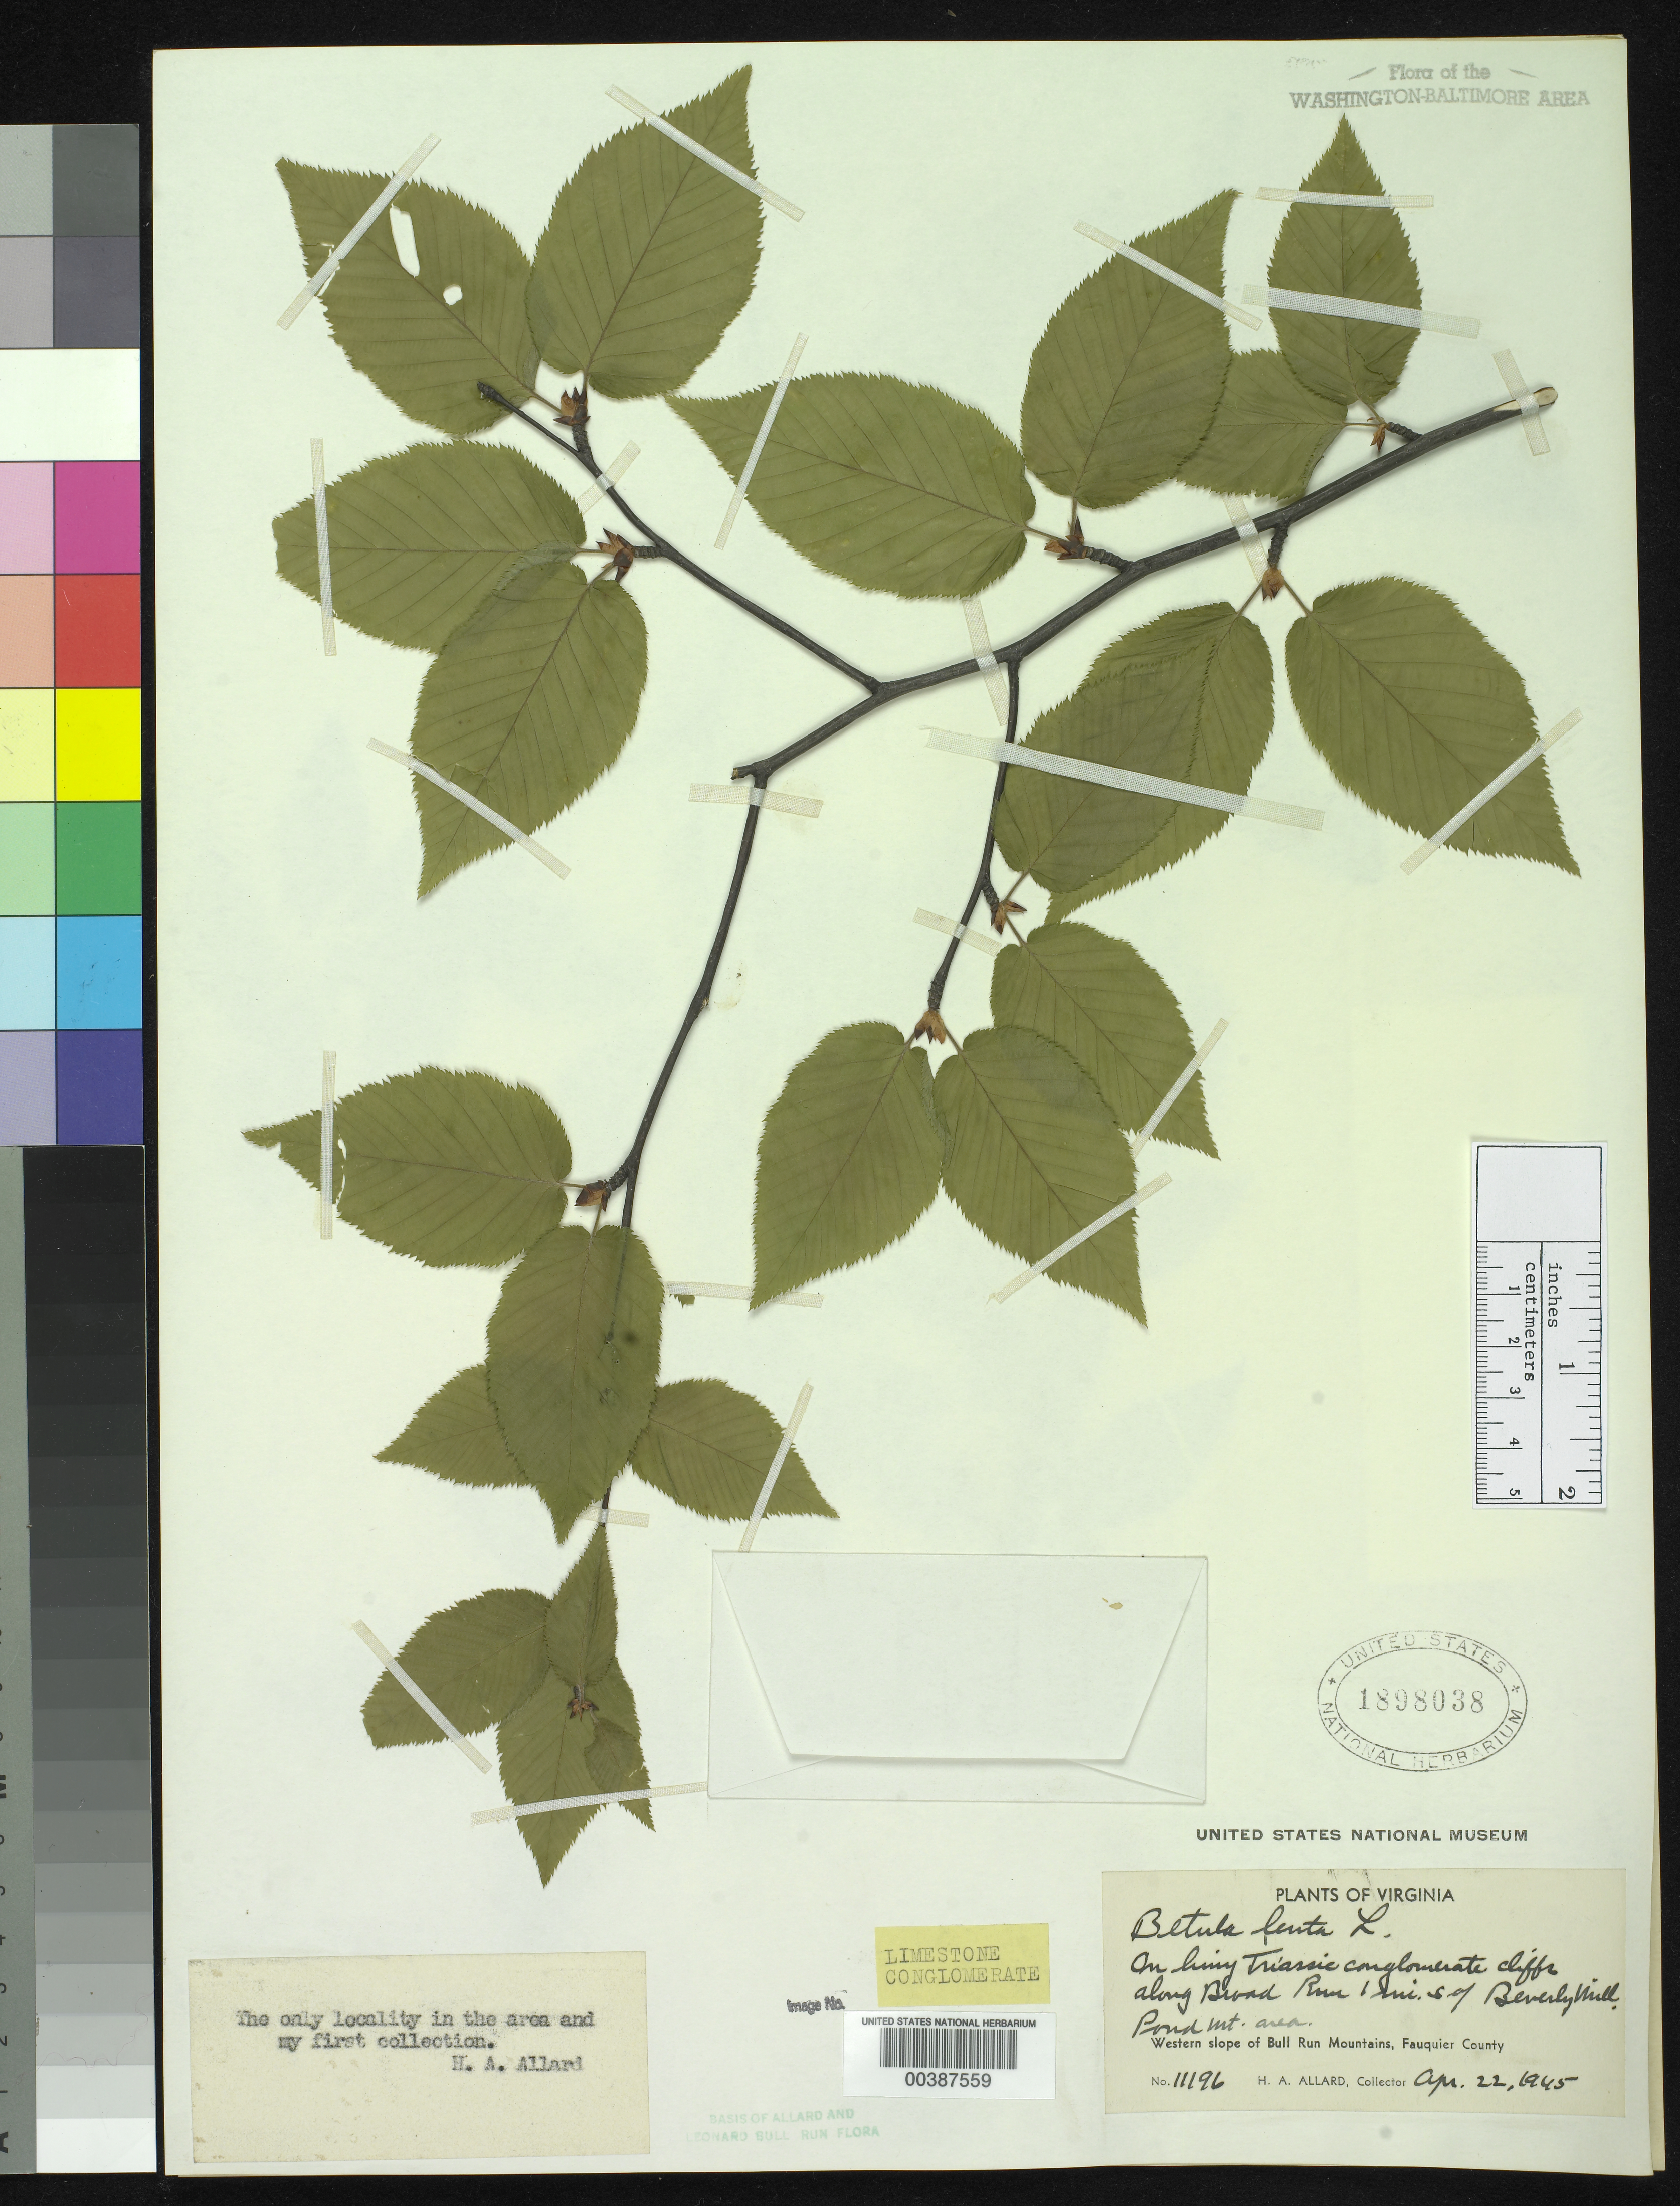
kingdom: Plantae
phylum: Tracheophyta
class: Magnoliopsida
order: Fagales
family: Betulaceae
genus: Betula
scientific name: Betula lenta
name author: L.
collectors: H. A. Allard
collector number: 11196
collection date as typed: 22 Apr 1945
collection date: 1945-04-22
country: United States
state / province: Virginia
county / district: Fauquier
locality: Broad Run, south of Beverley Mill, Pond Mountain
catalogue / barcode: US 1898038